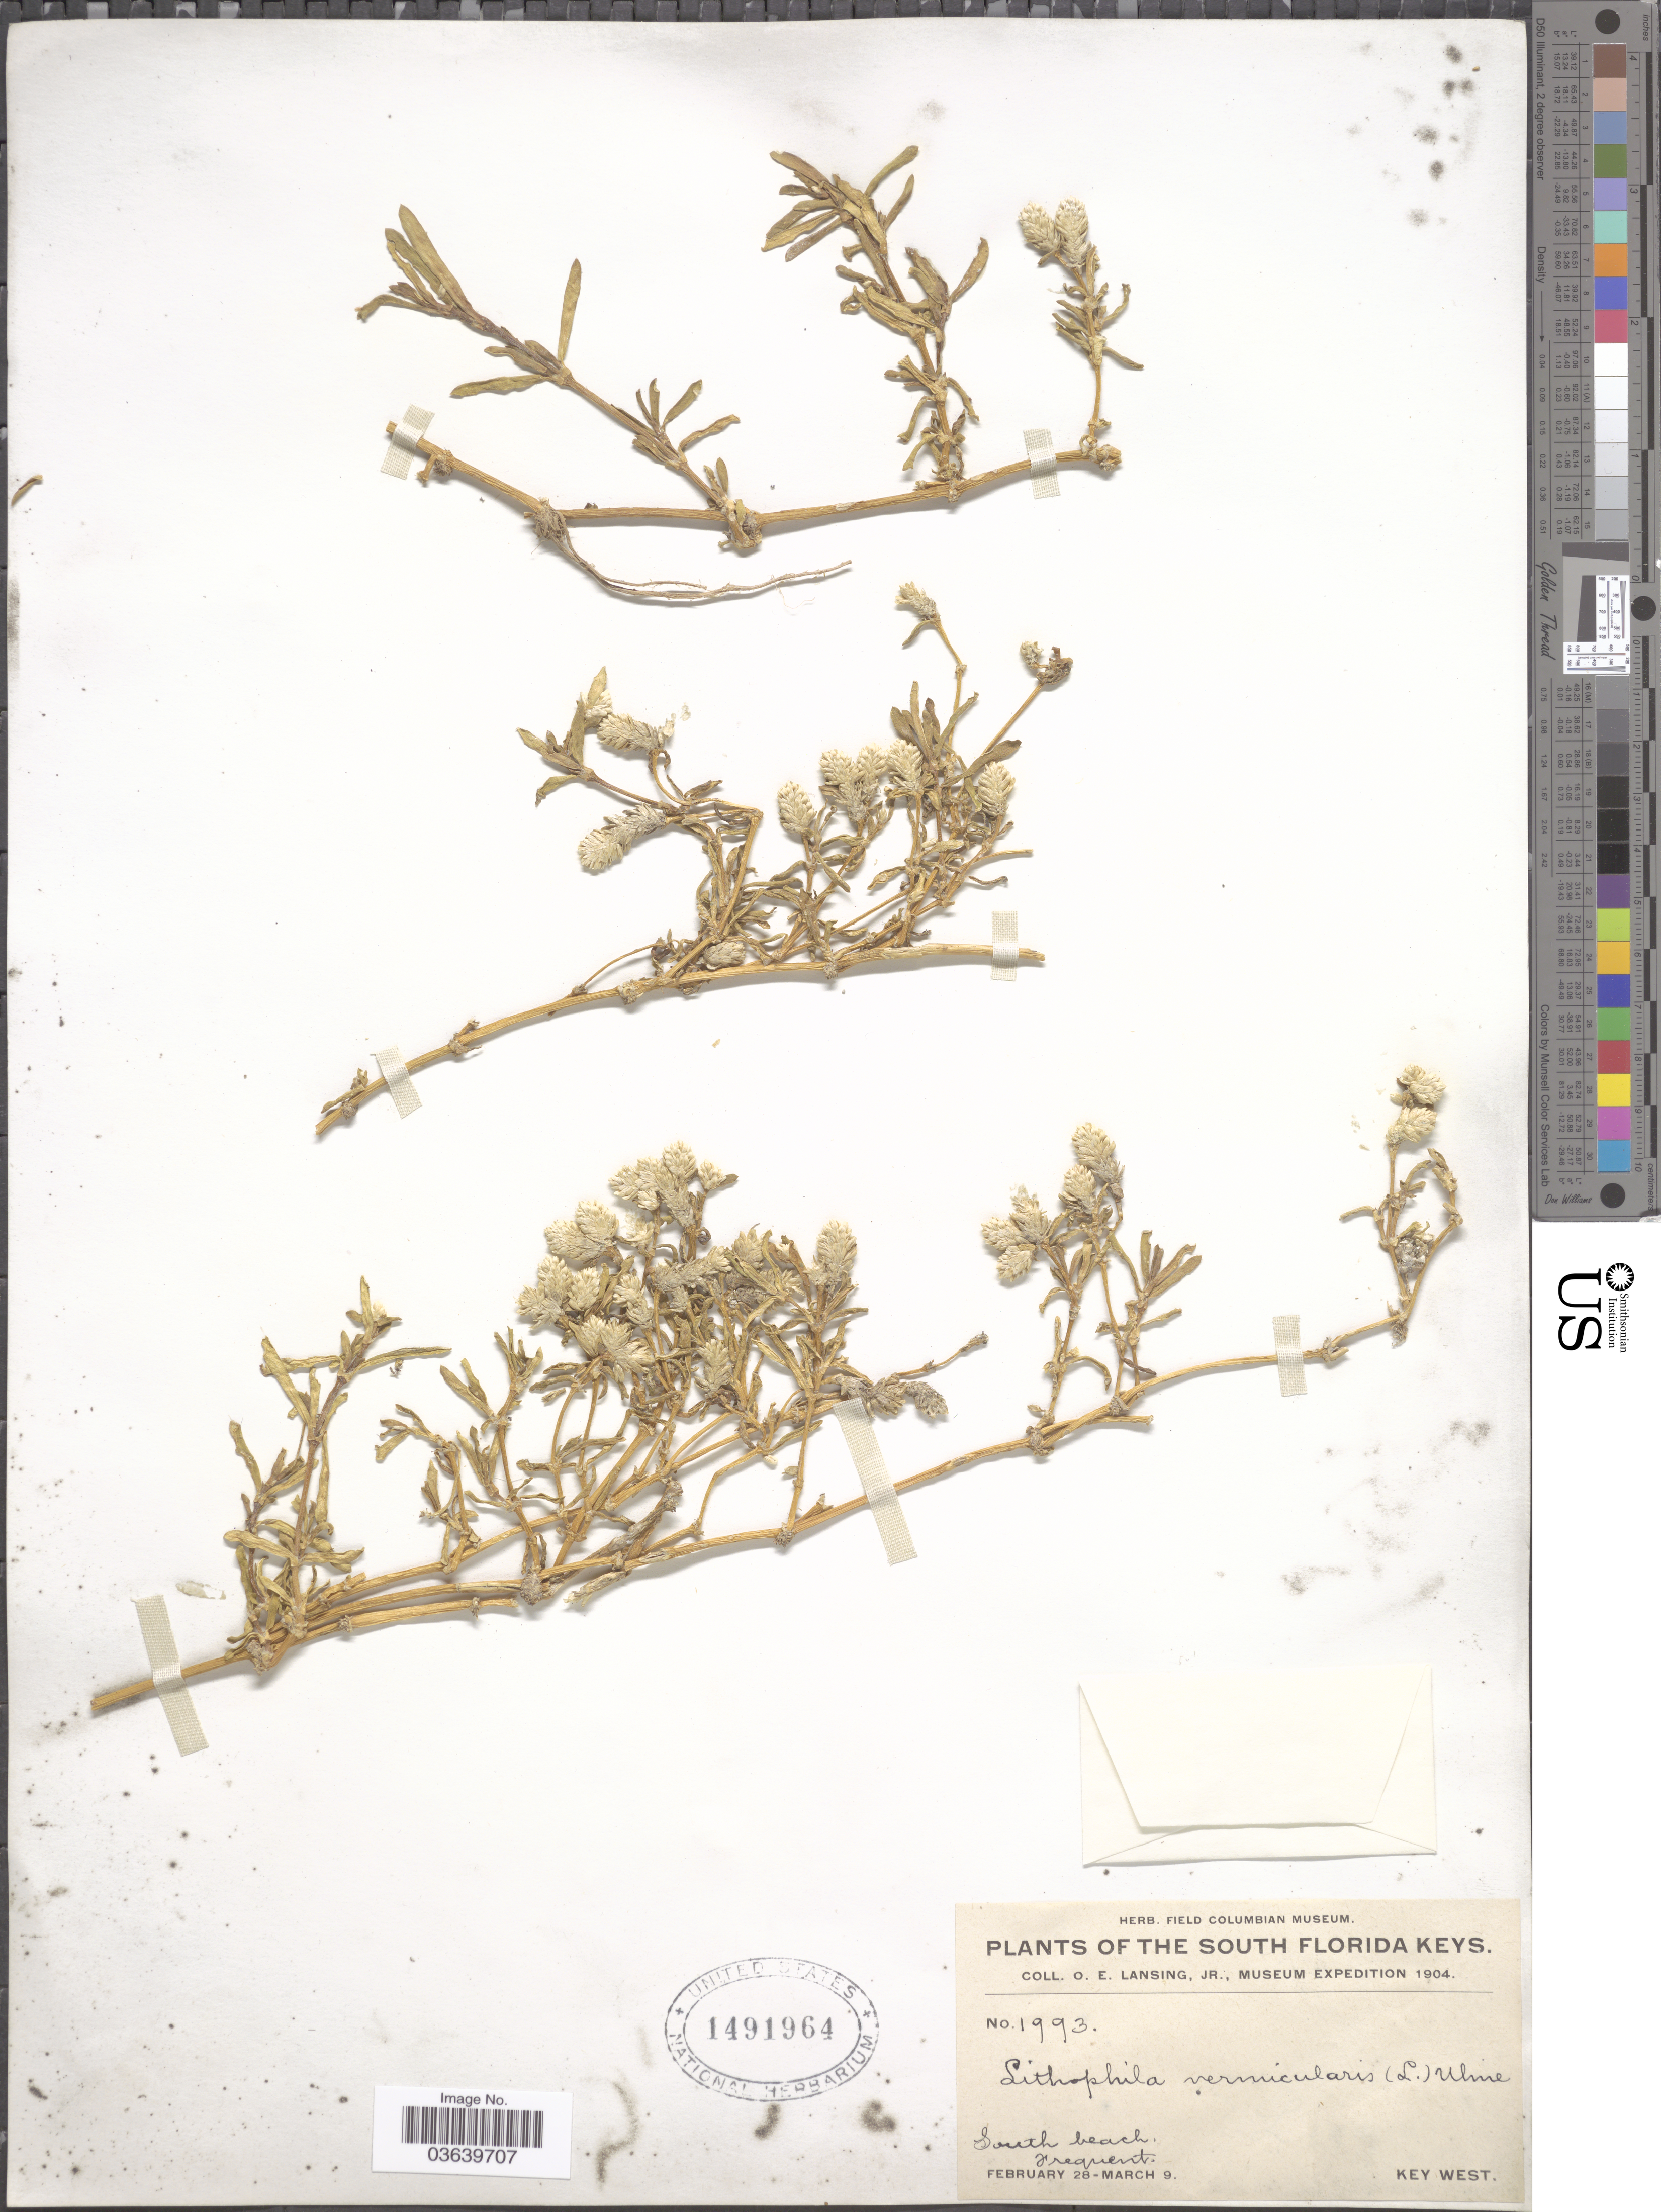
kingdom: Plantae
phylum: Tracheophyta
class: Magnoliopsida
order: Caryophyllales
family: Amaranthaceae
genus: Gomphrena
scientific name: Gomphrena vermicularis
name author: L.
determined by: Strong, Mark T., (BOT), Smithsonian Institution - National Museum of Natural History (UNITED STATES)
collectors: O. Lansing Jr.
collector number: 1993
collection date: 1904-02-28/1904-03-09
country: United States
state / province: Florida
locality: The South Florida Keys. South beach, Key West.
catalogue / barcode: US 1491964